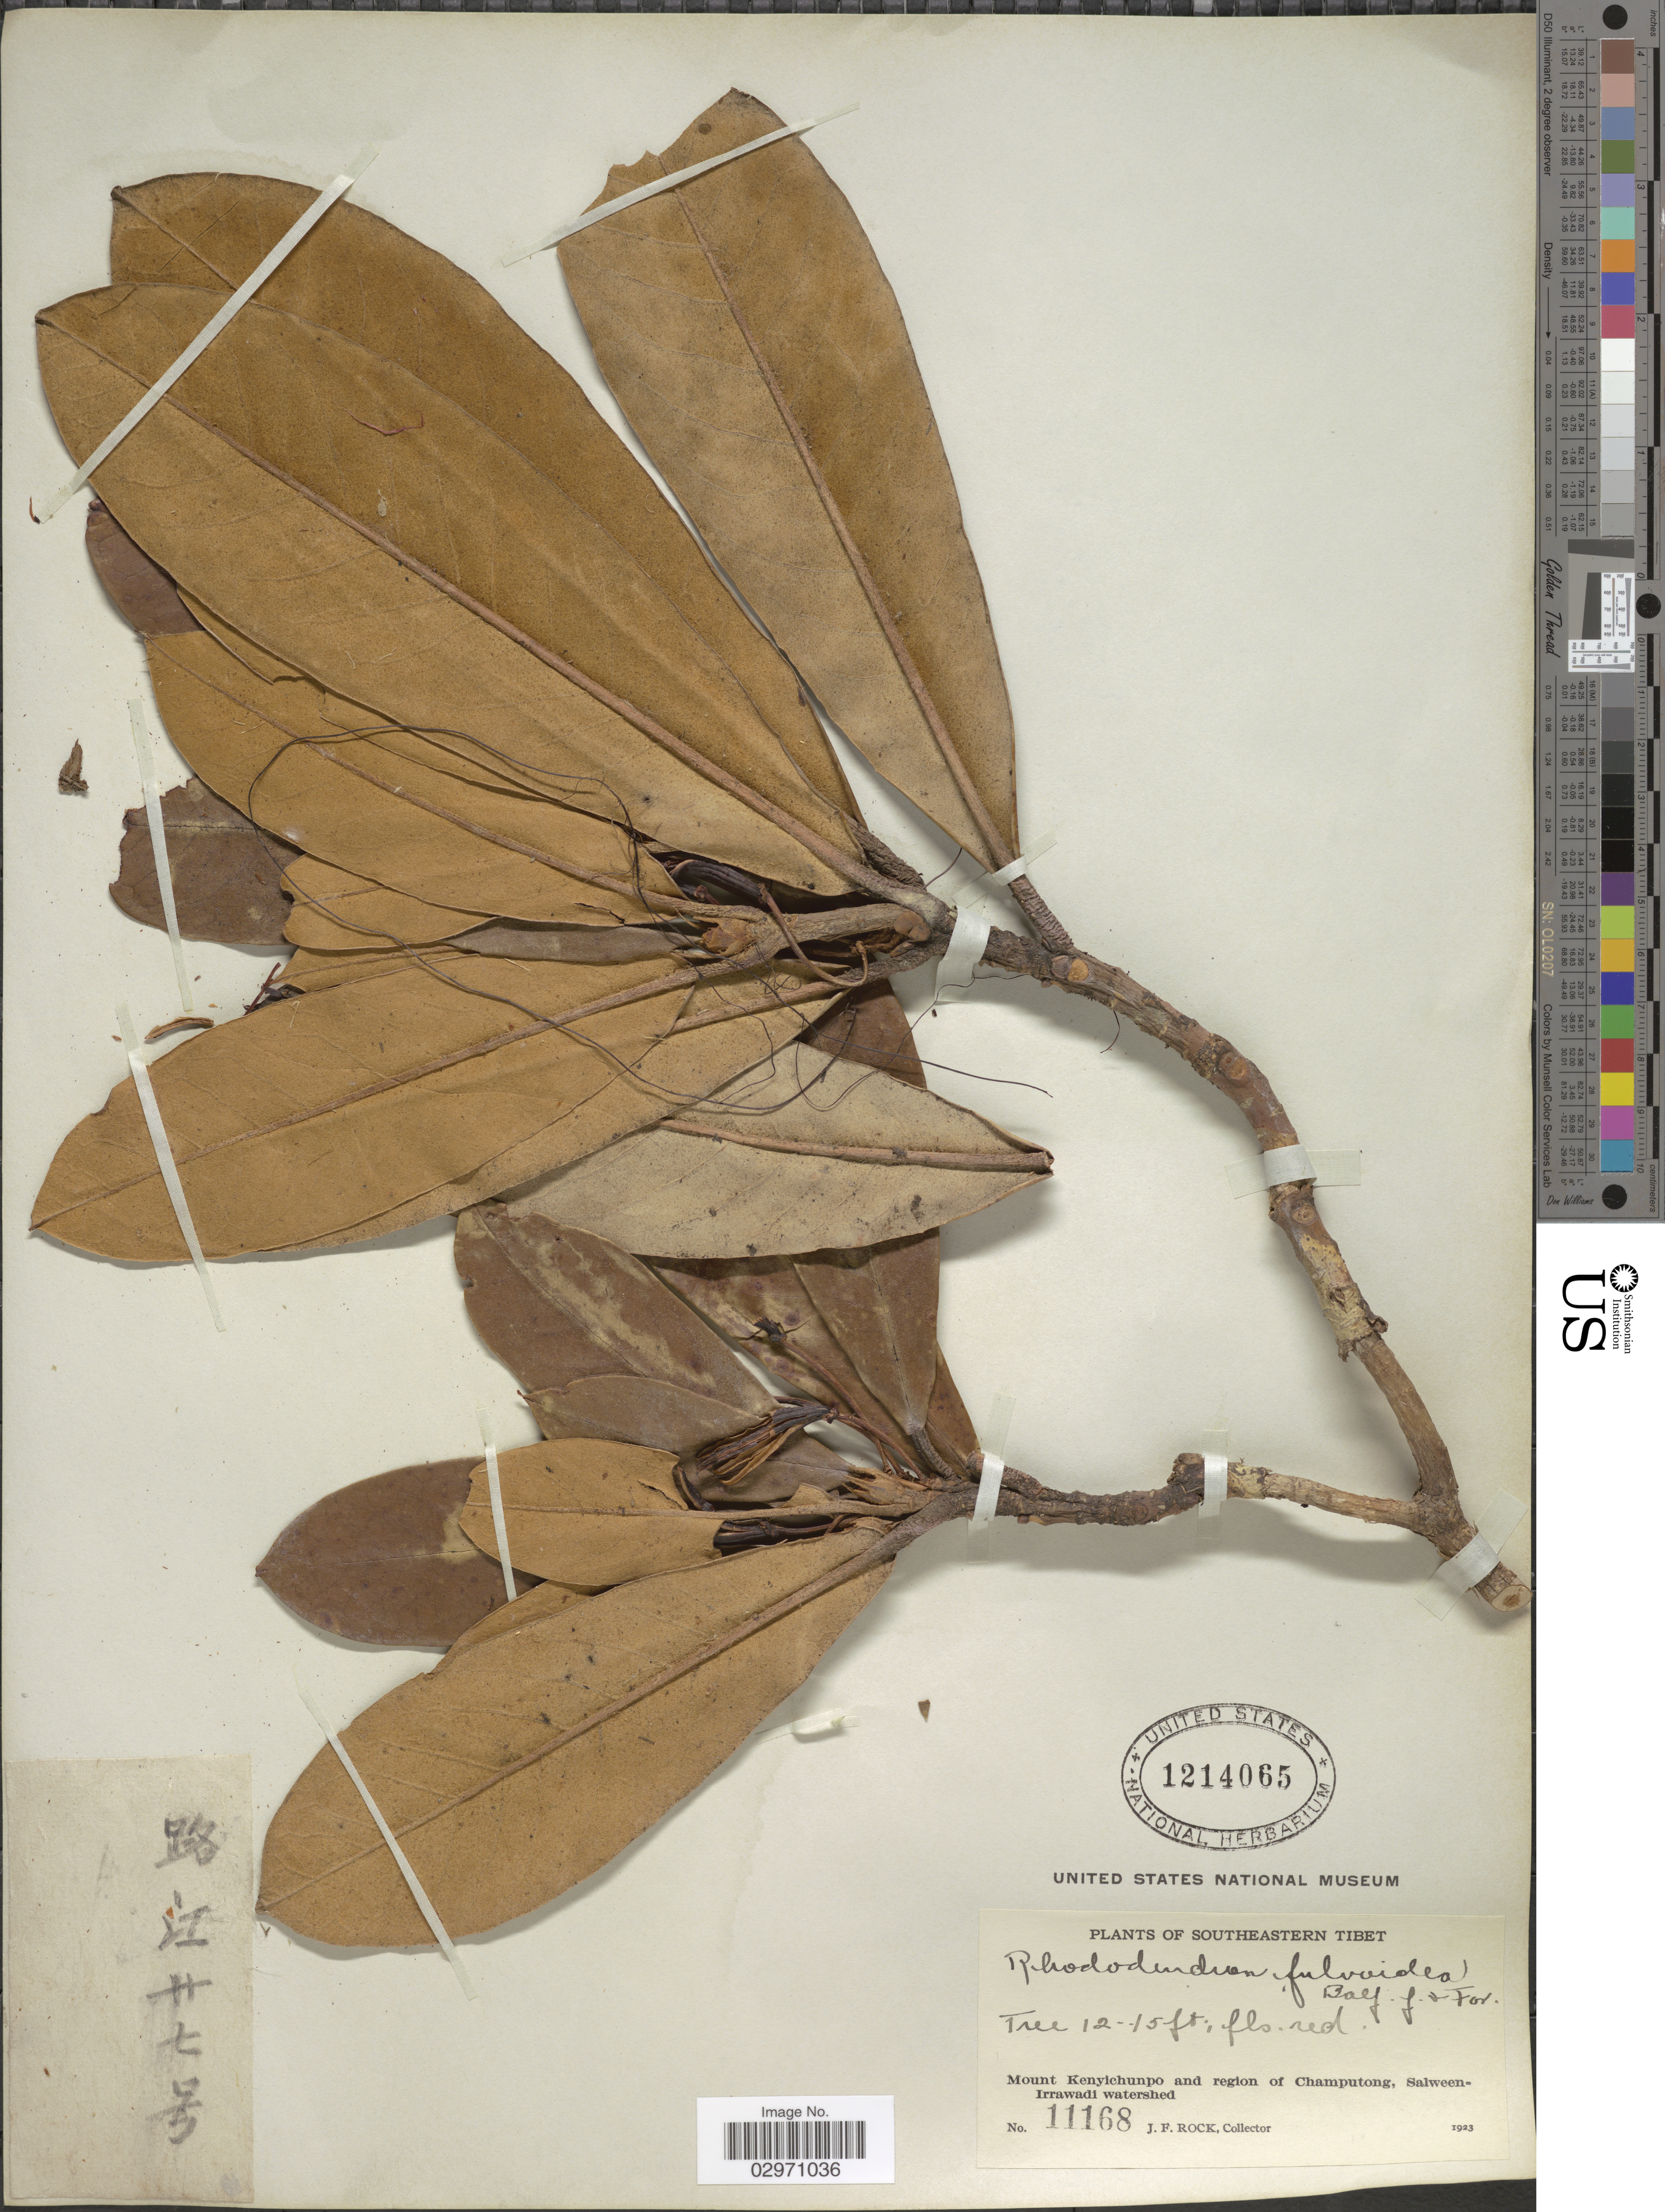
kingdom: Plantae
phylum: Tracheophyta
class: Magnoliopsida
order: Ericales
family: Ericaceae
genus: Rhododendron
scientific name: Rhododendron fulvoides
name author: Balf. f. & Forrest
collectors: J. Rock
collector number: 11168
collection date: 1923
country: China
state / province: Xizang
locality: Southeastern Tibet. Mount Kenyichunpo and region of Champuntong, Salween-Irrawadi watershed.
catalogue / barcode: US 1214065